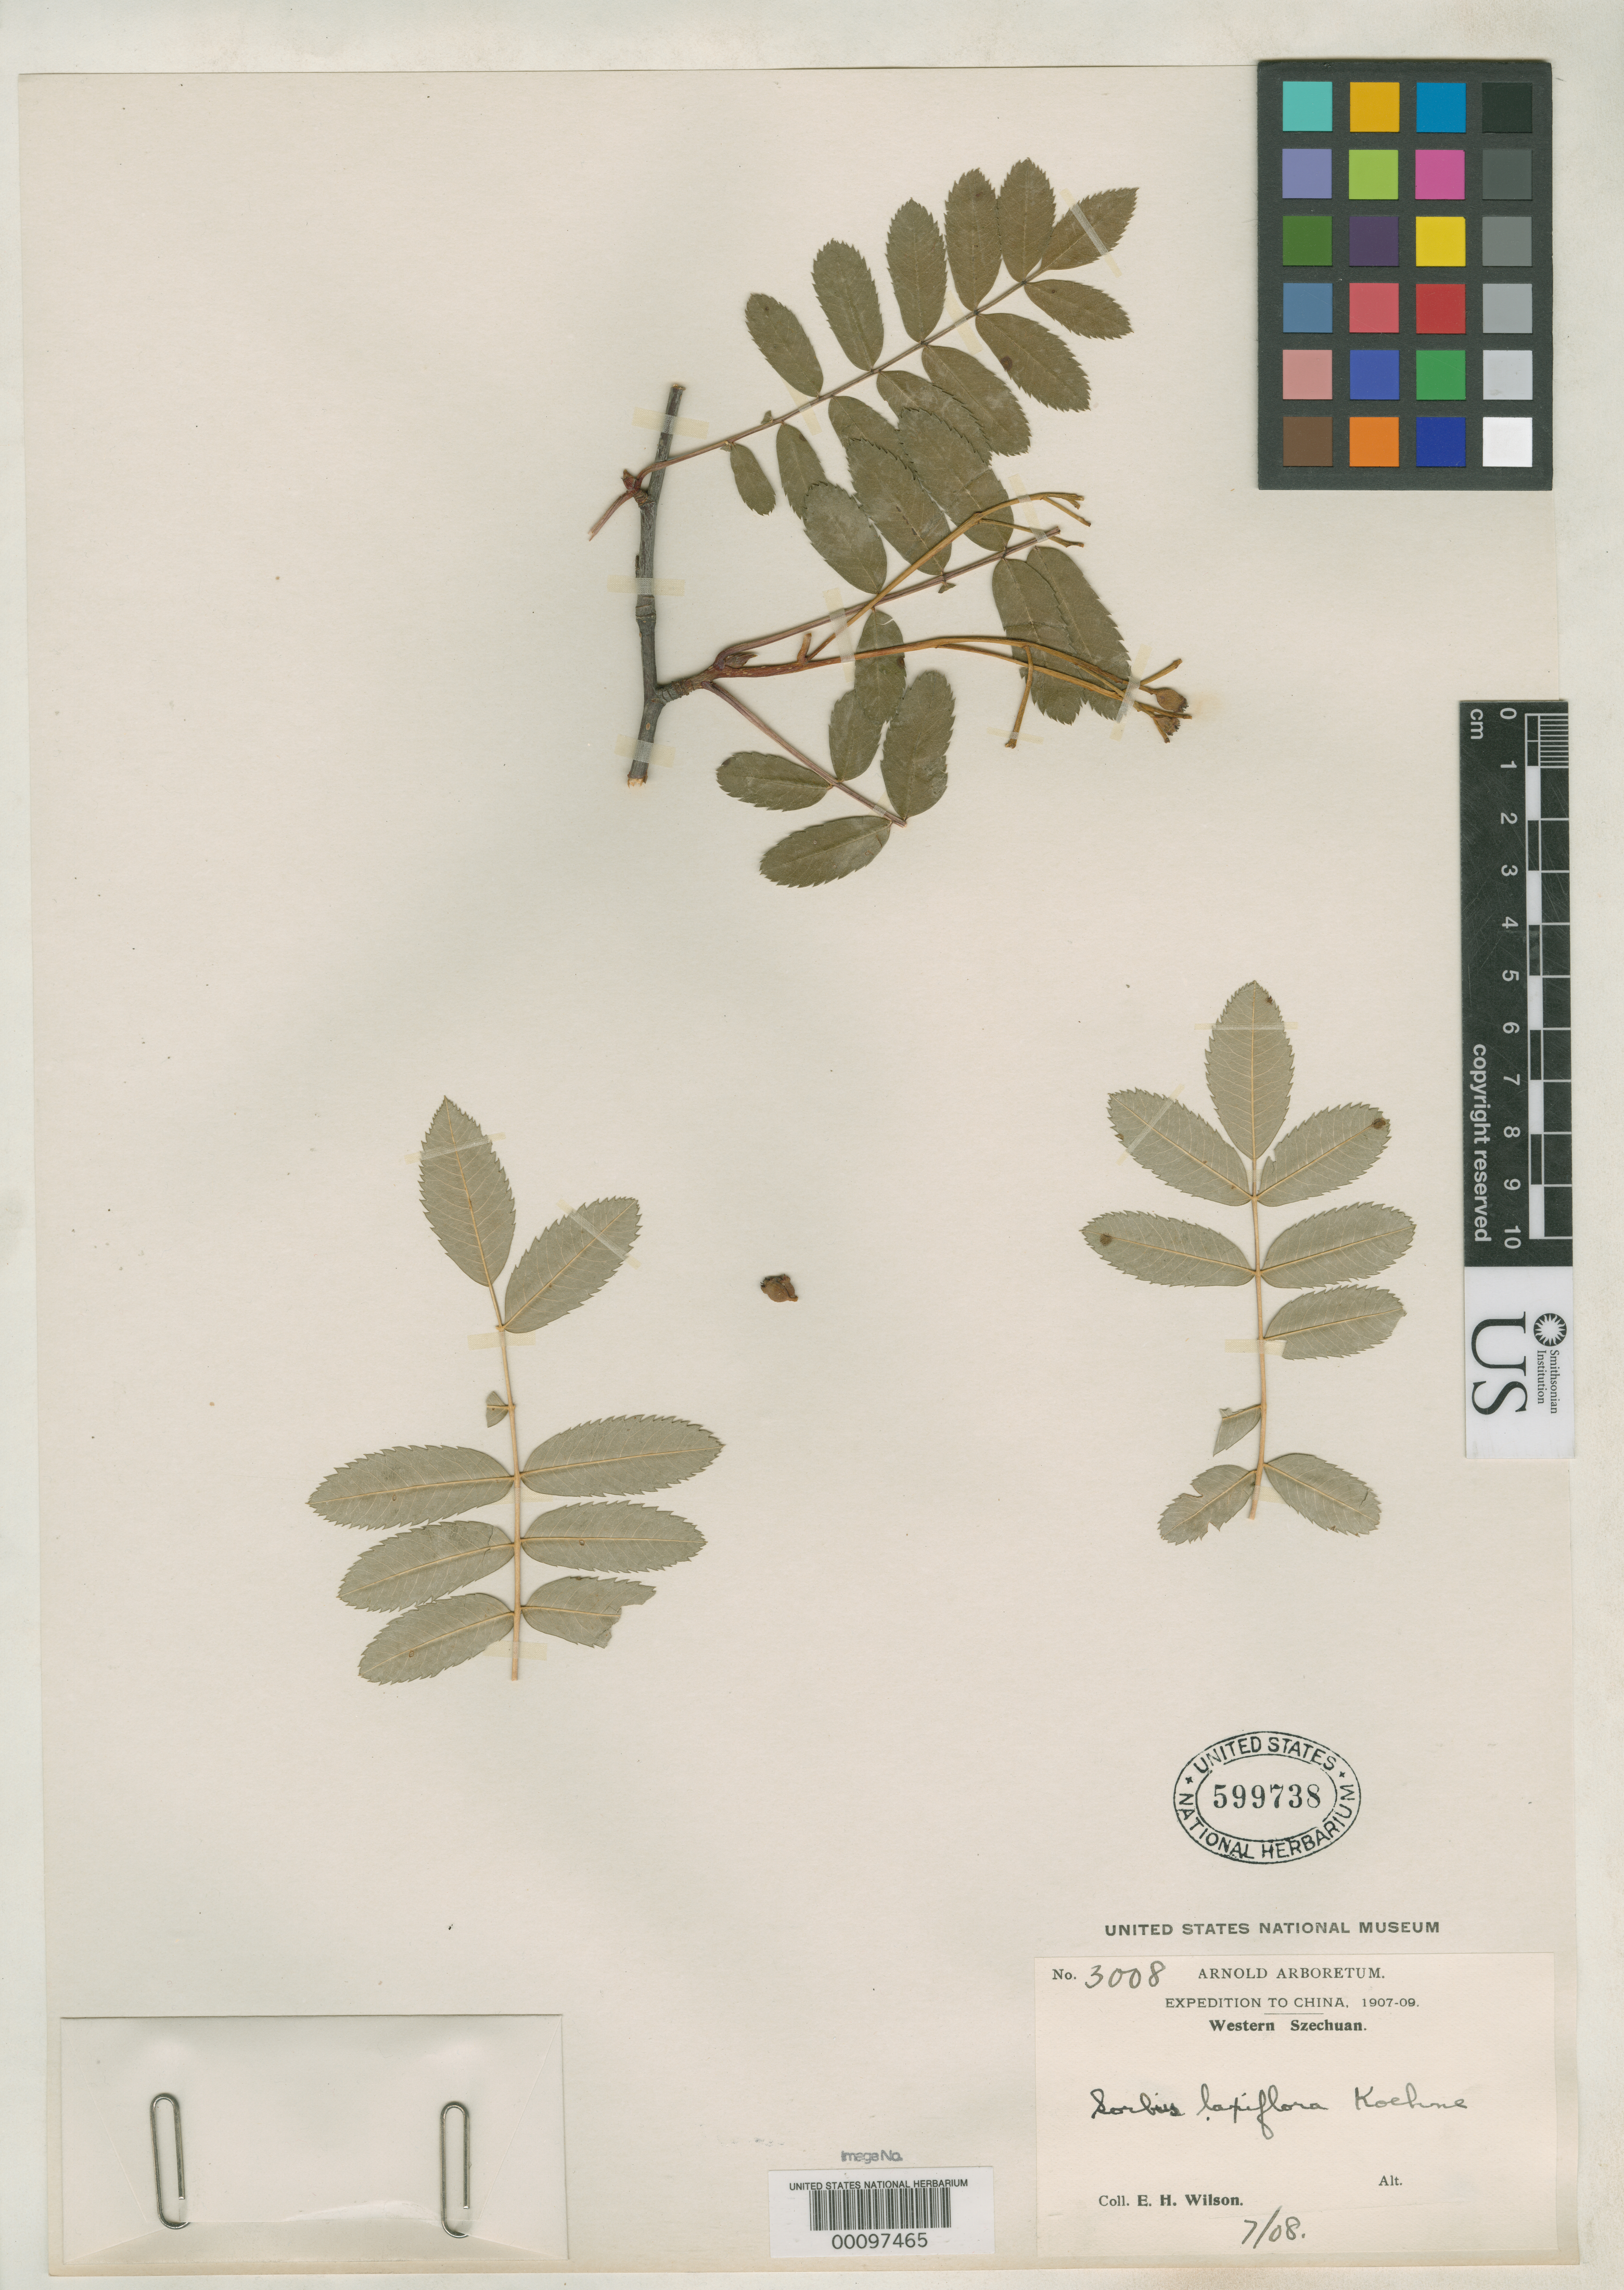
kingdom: Plantae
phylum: Tracheophyta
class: Magnoliopsida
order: Rosales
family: Rosaceae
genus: Sorbus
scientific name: Sorbus laxiflora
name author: Koehne in Sarg.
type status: Isotype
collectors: E. H. Wilson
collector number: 3008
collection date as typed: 04 Jul 1908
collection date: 1908-07-04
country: China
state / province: Sichuan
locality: Ta-p'ao-shan, northeast of Tachien-lu.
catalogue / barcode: US 599738